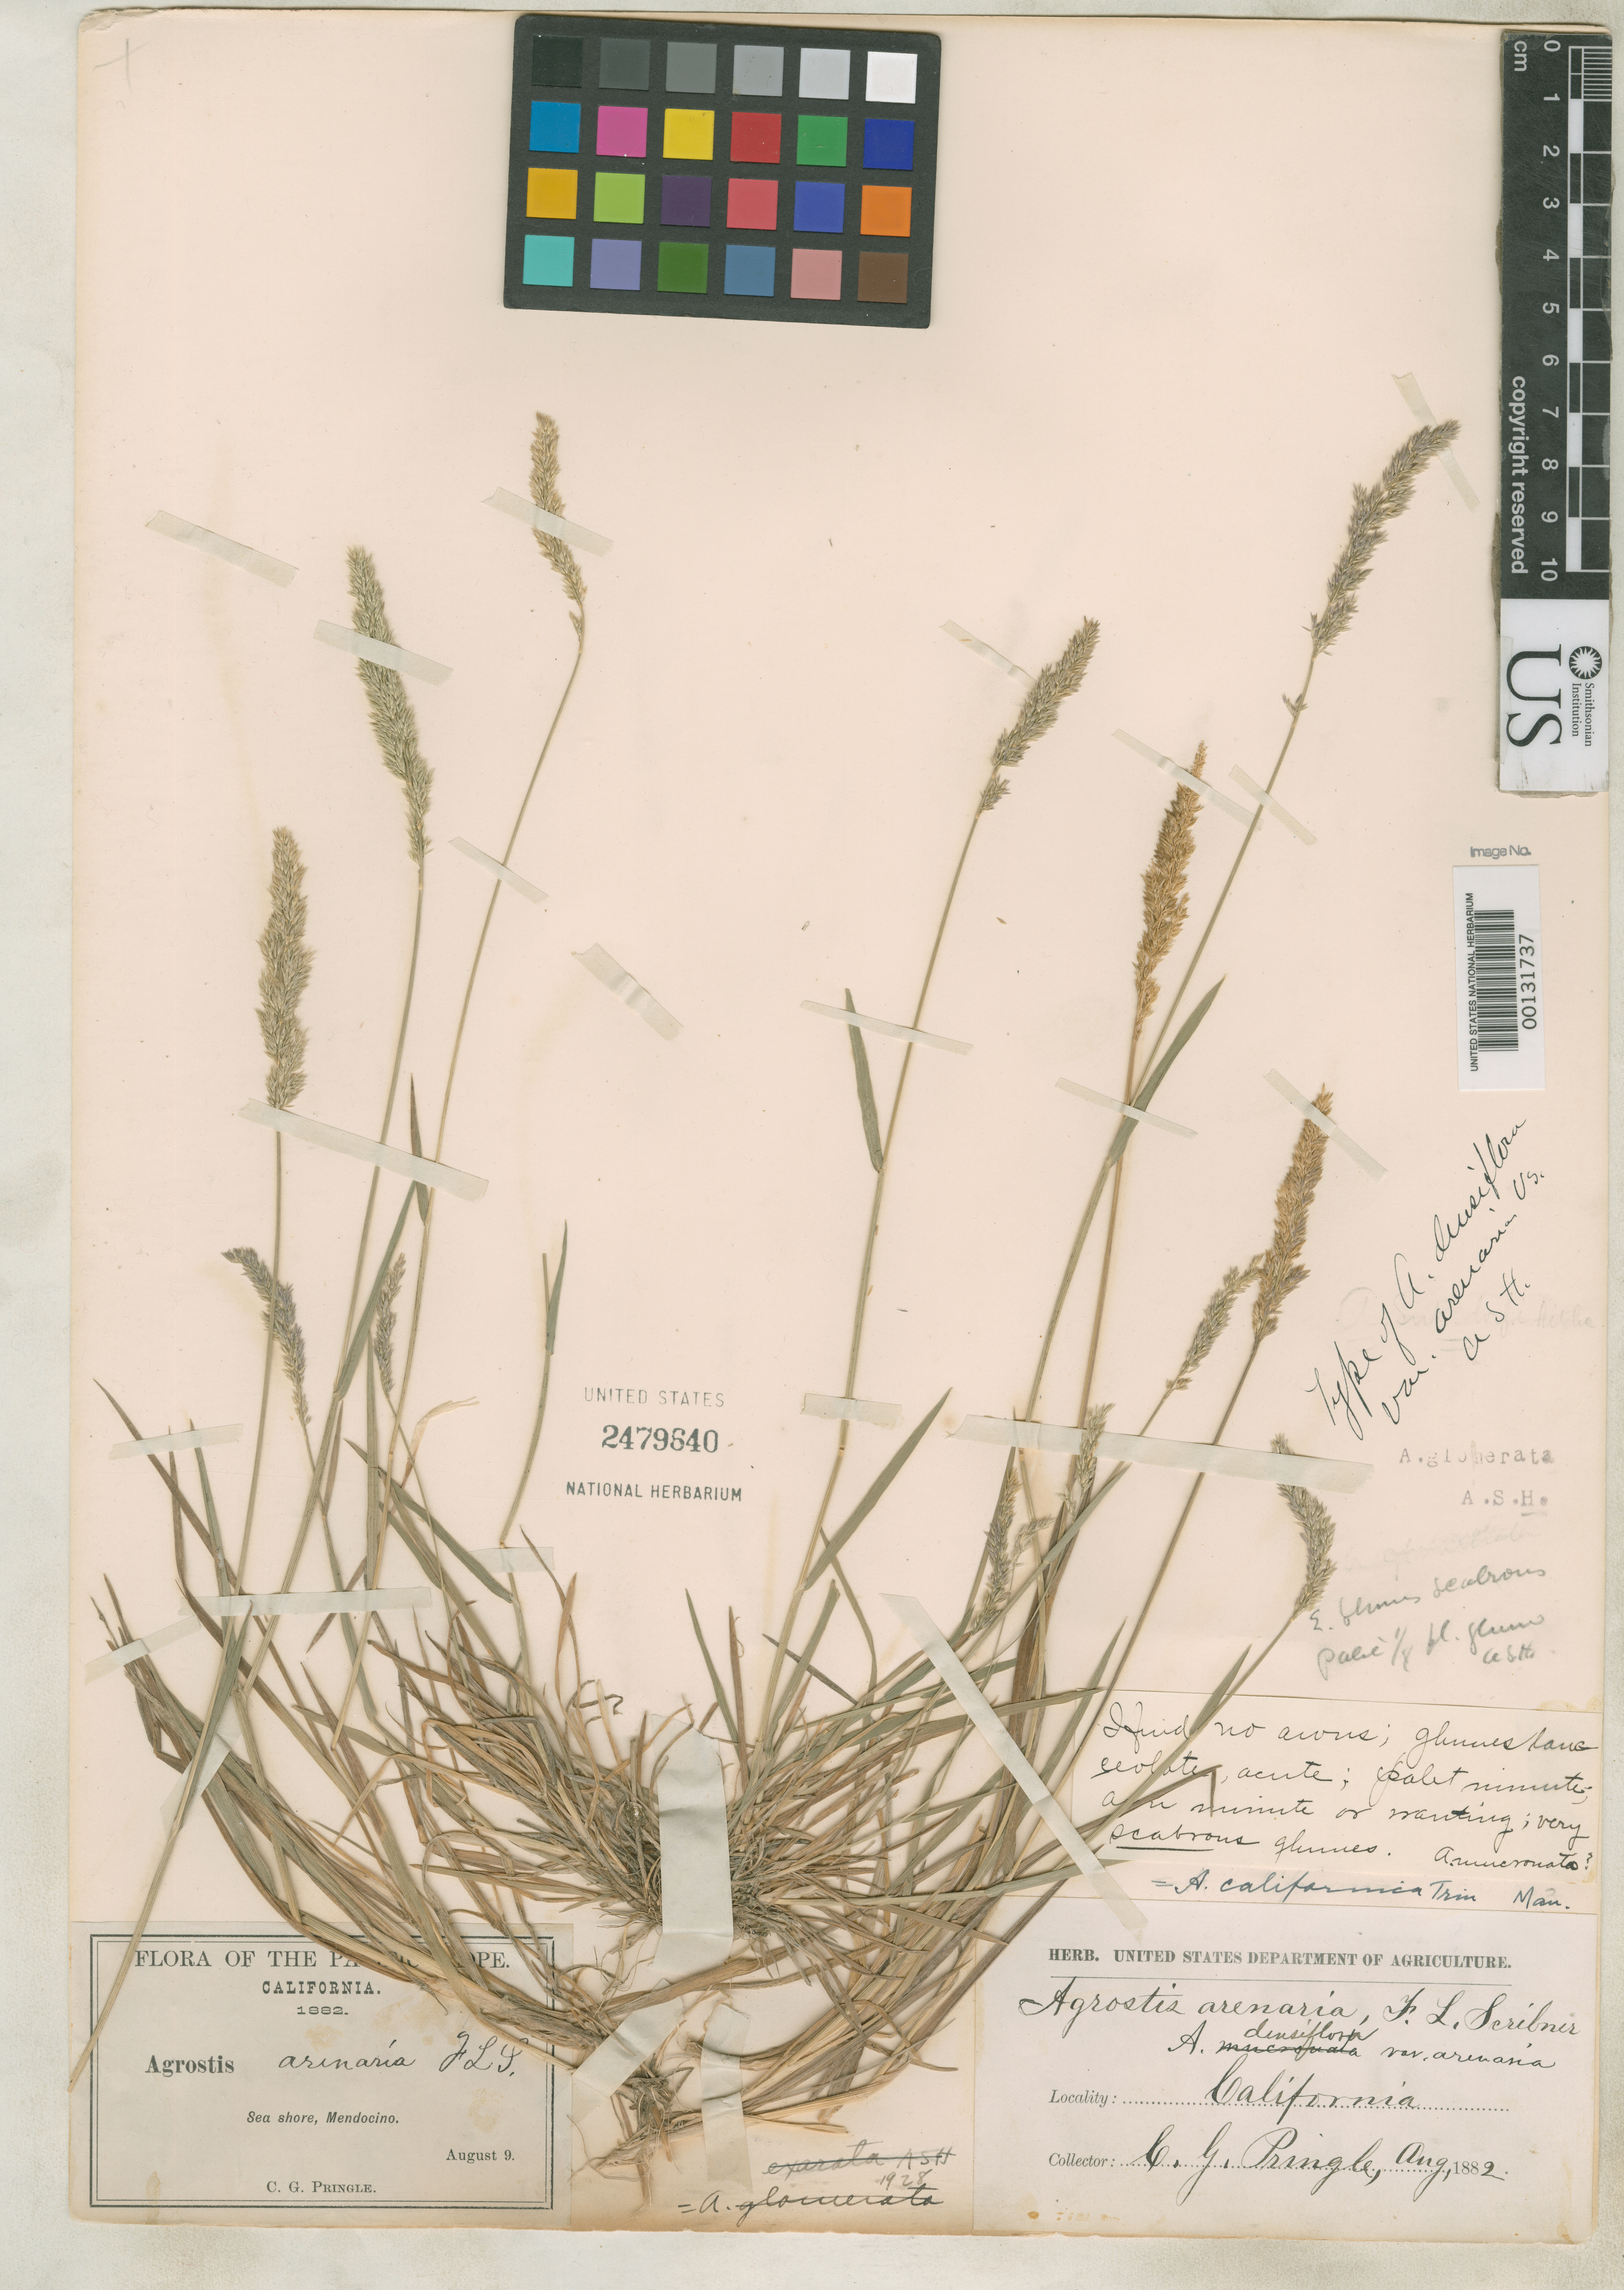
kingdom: Plantae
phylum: Tracheophyta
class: Liliopsida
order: Poales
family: Poaceae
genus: Agrostis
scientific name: Agrostis densiflora var. arenaria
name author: Vasey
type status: Holotype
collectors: C. G. Pringle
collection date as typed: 09 Aug 1882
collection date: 1882-08-09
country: United States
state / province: California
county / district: Mendocino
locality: Mendocino.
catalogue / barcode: US 2479640